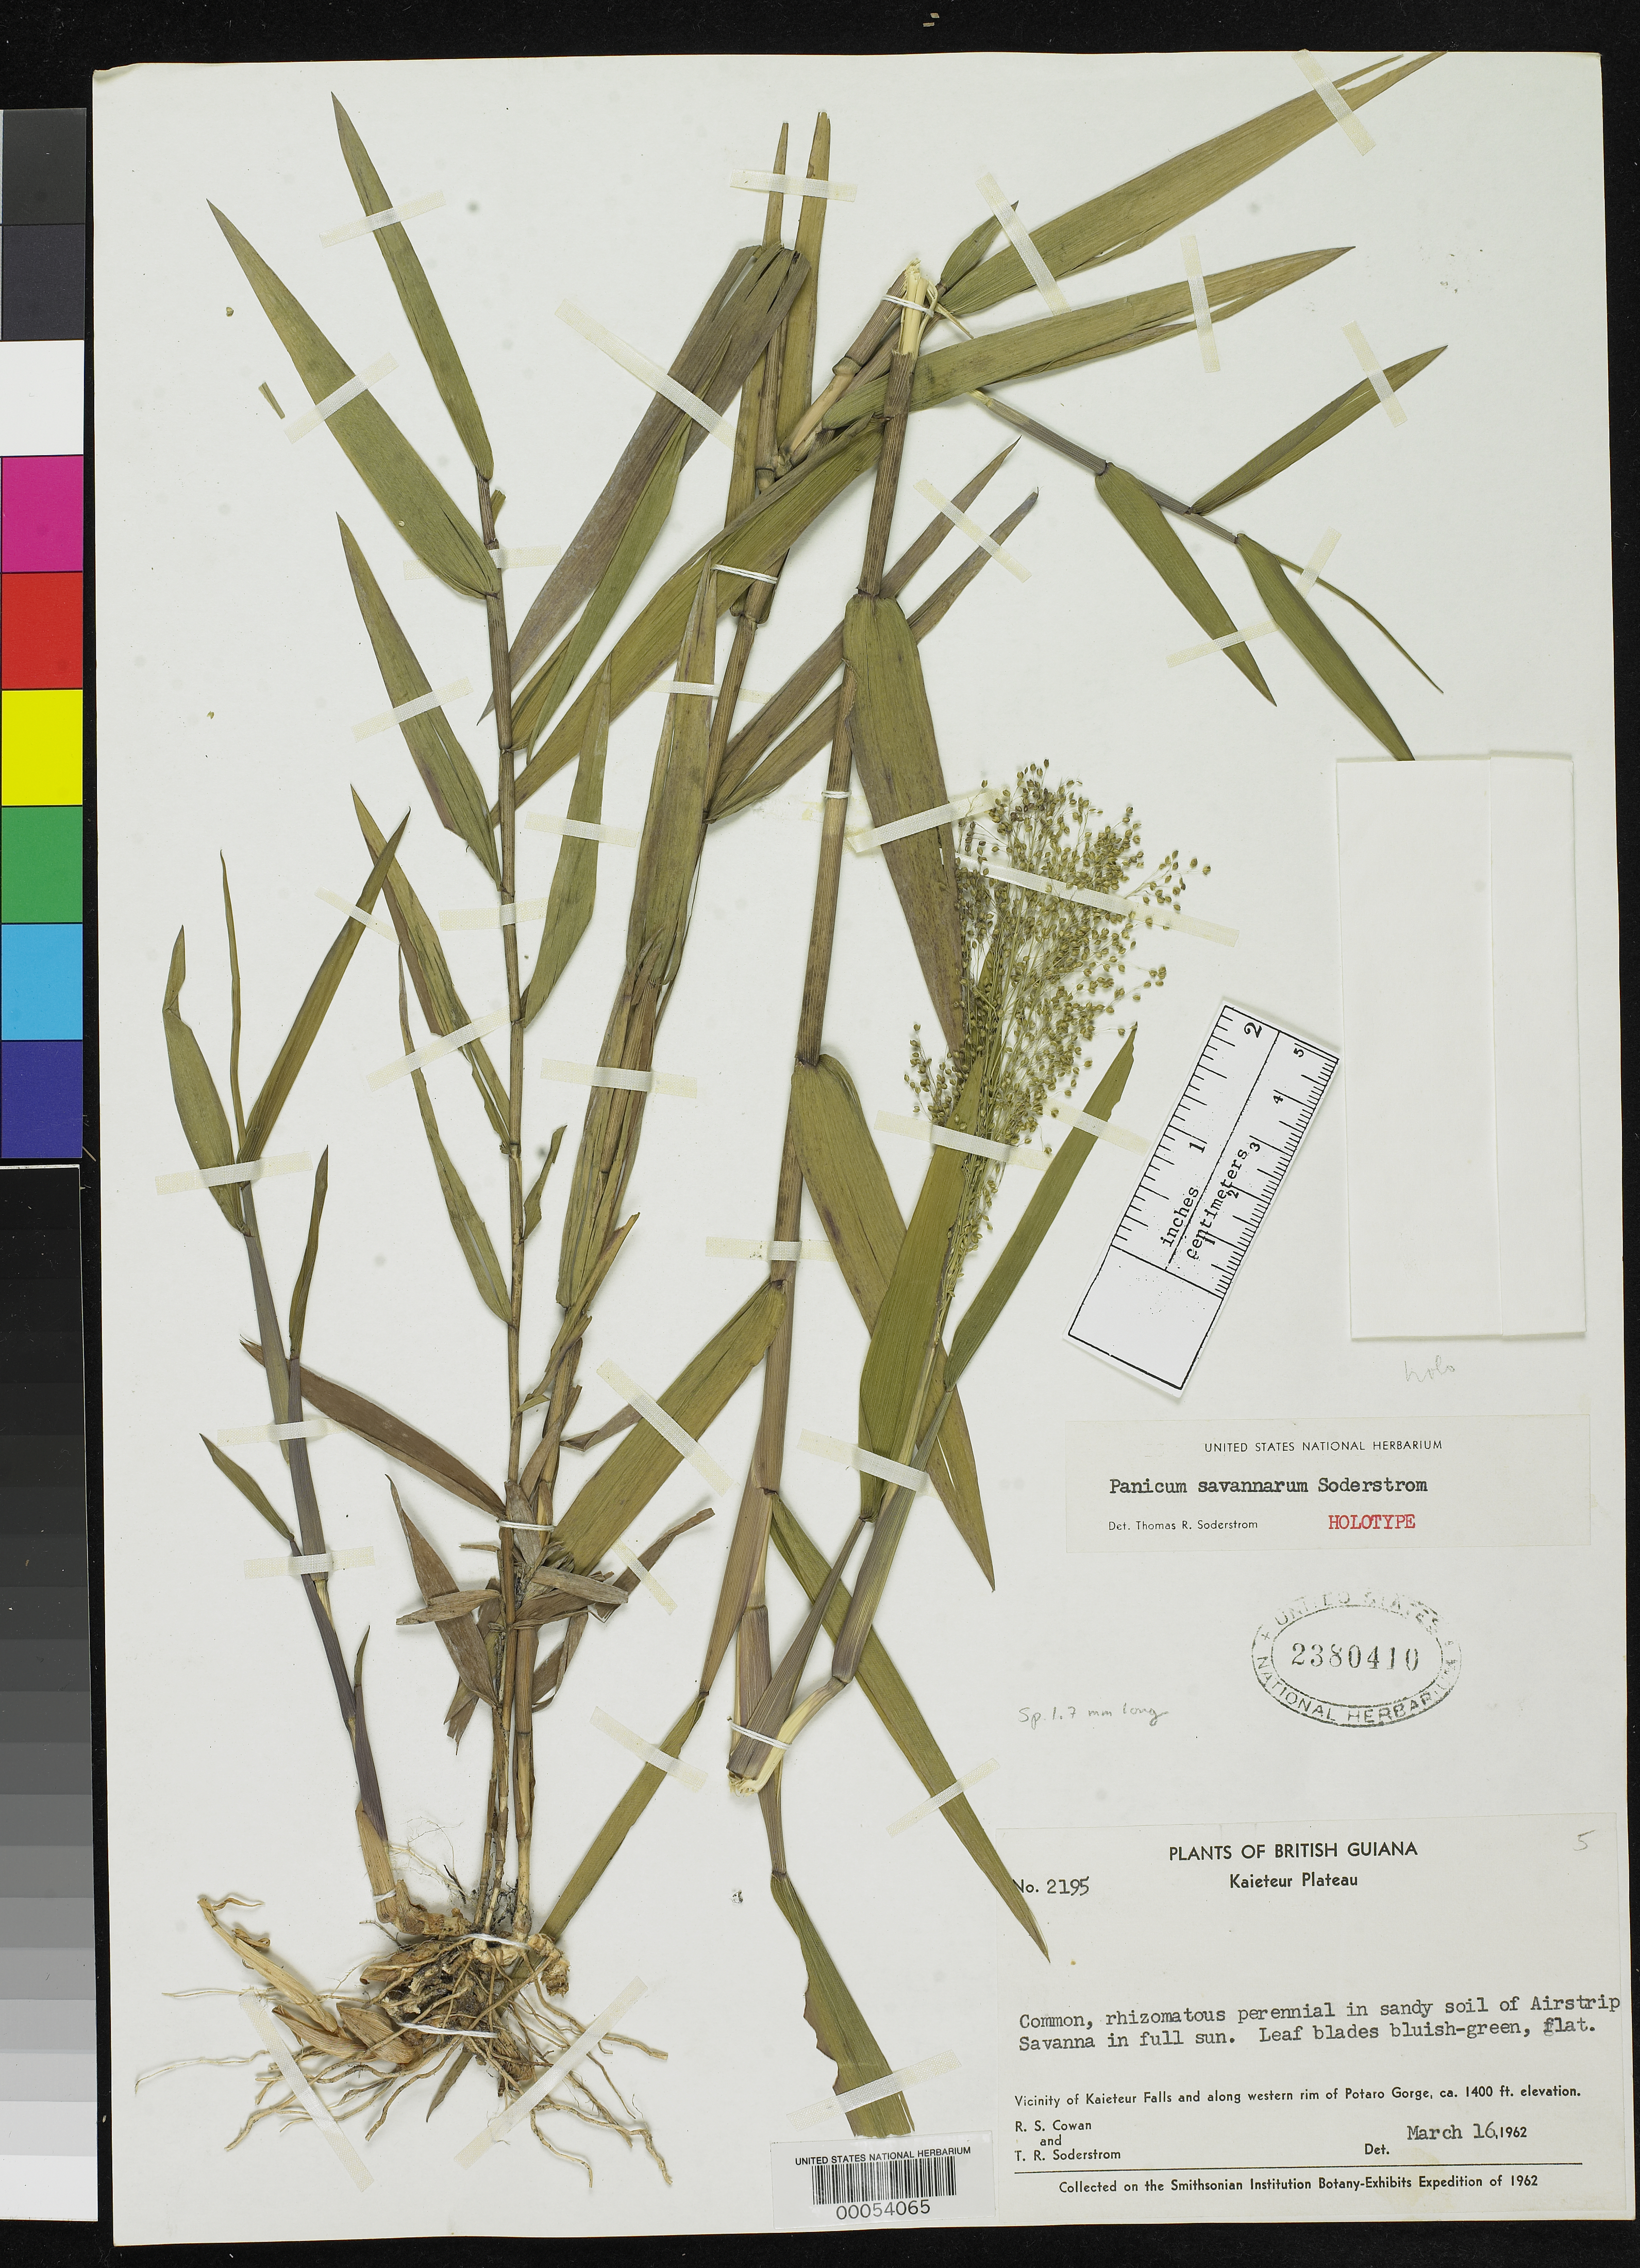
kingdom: Plantae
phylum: Tracheophyta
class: Liliopsida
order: Poales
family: Poaceae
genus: Panicum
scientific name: Panicum savannarum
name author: Soderstr.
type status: Holotype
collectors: R. S. Cowan & T. R. Soderstrom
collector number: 2195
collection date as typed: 16 Mar 1962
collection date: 1962-03-16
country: Guyana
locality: Kaieteur plateau, Kaieteur Falls, Potaro gorge; alt. 1400 ft.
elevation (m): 427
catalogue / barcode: US 2380410